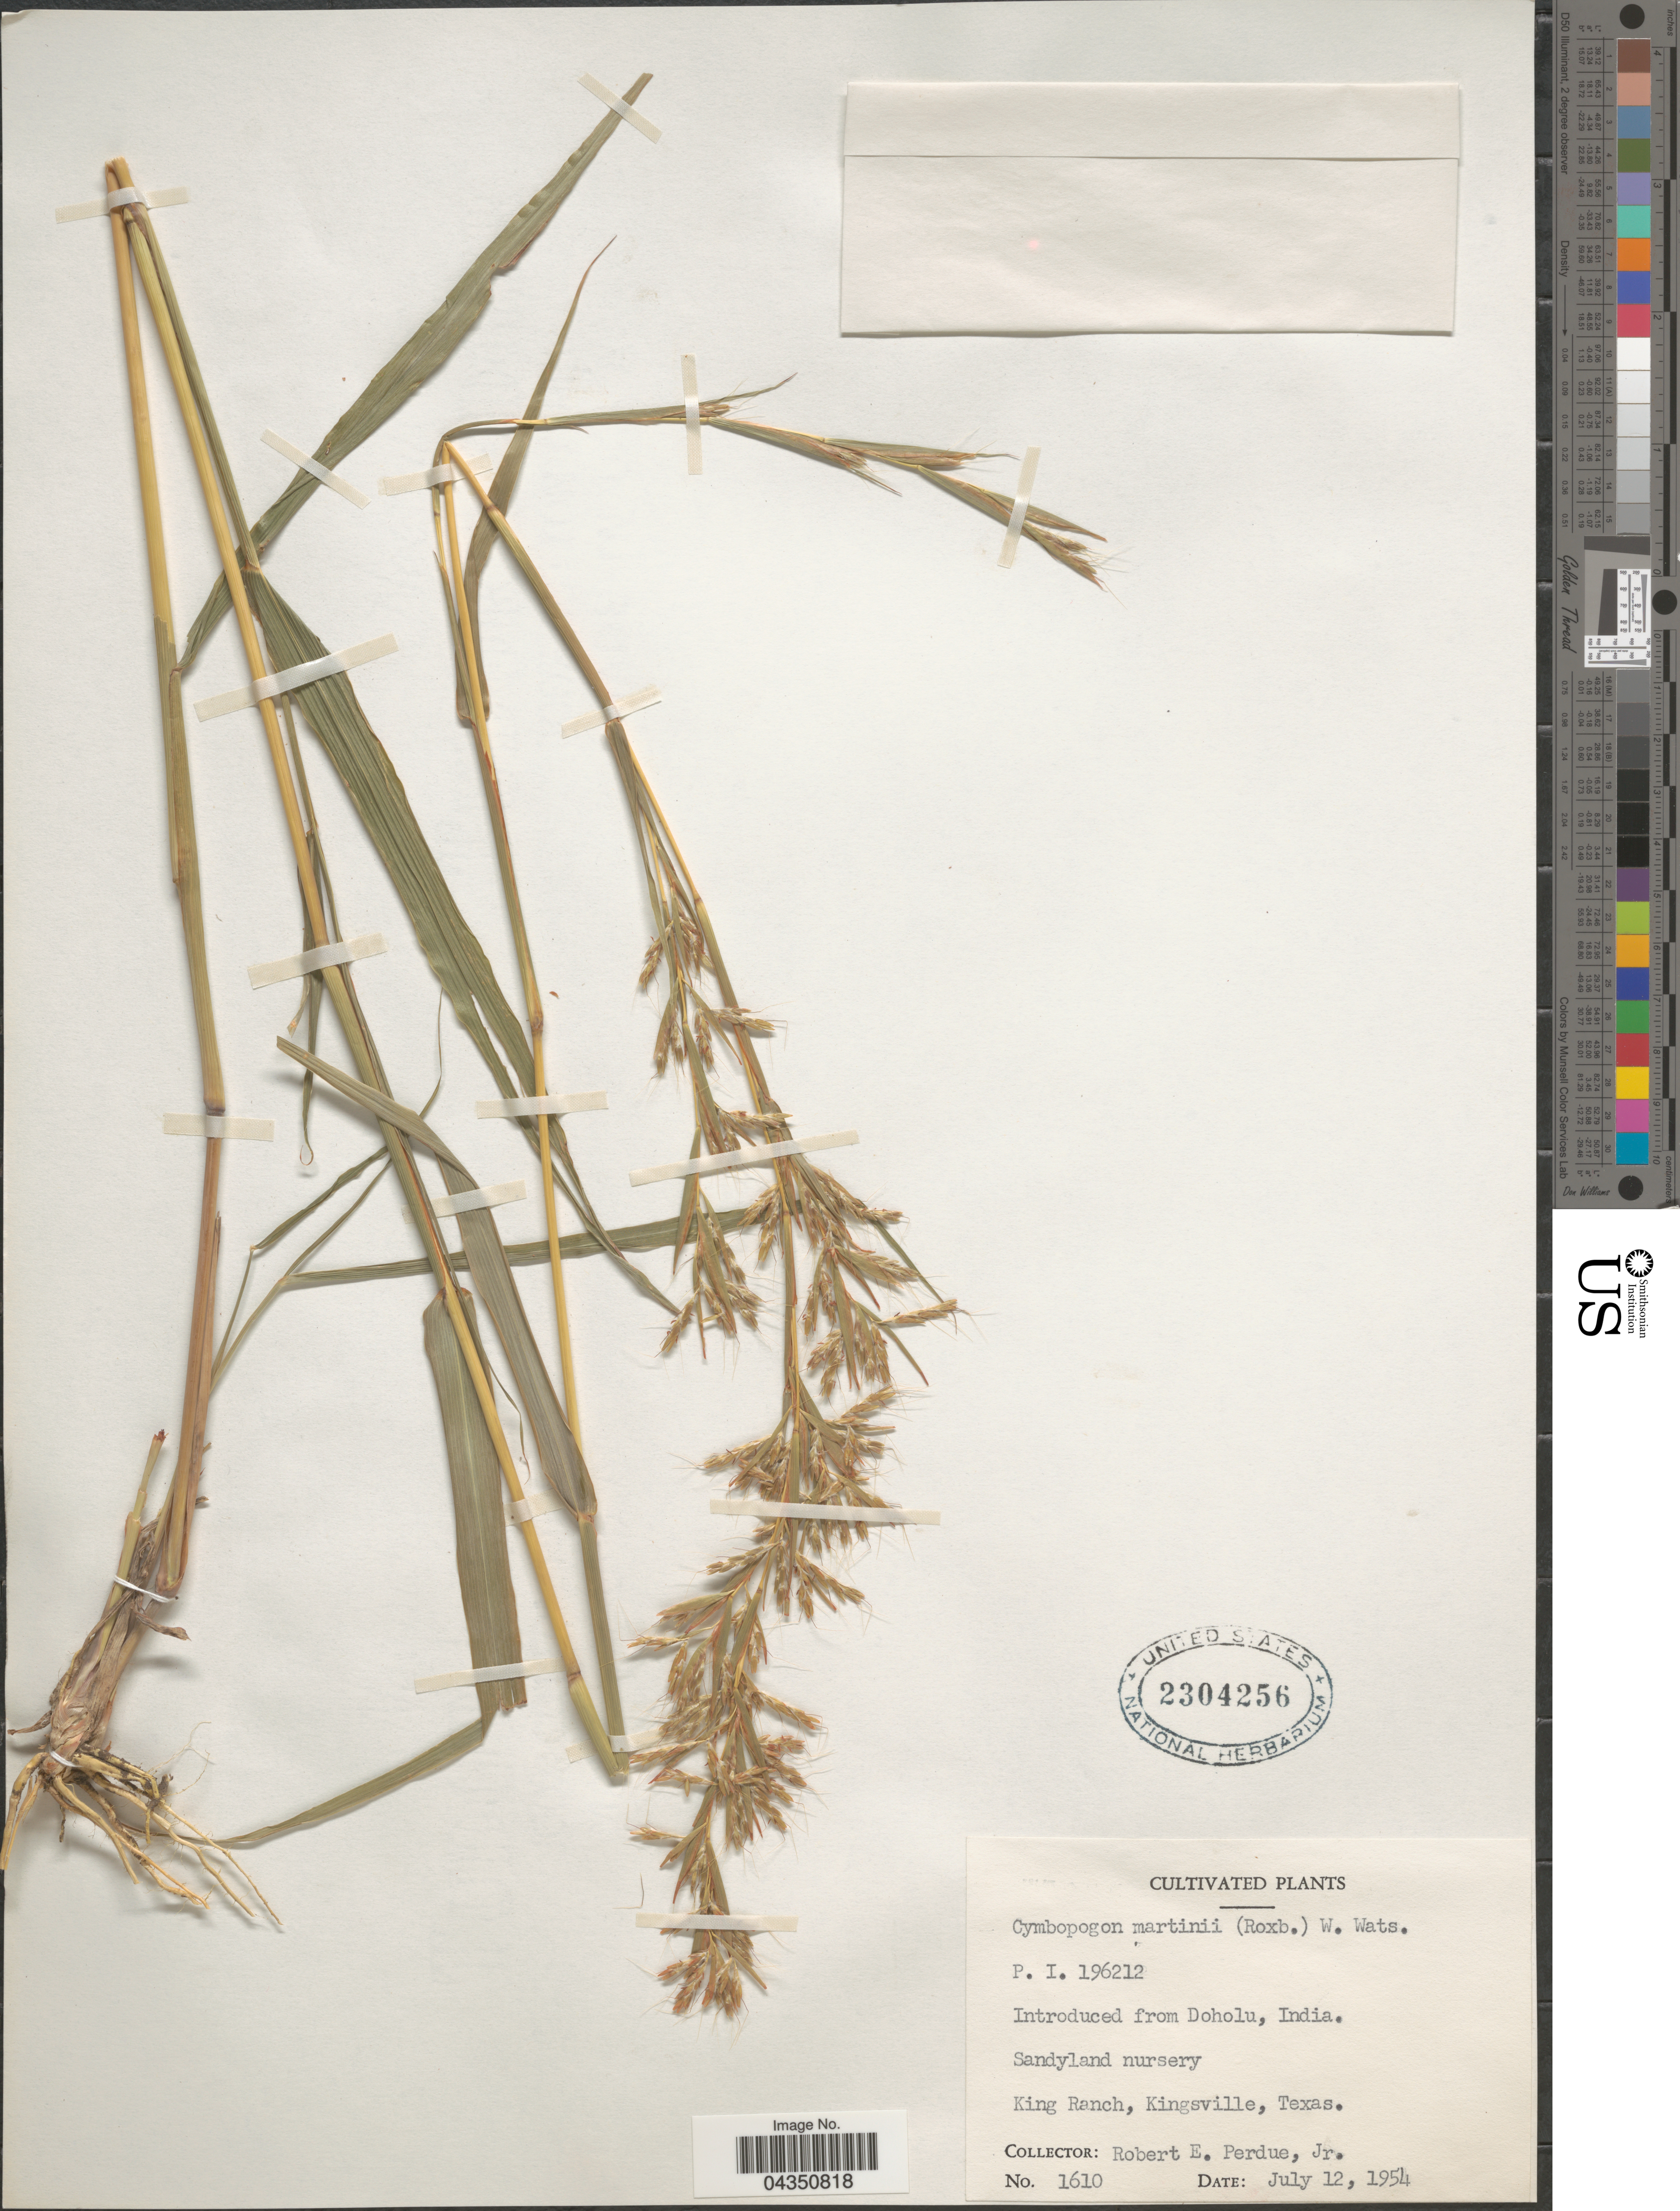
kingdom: Plantae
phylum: Tracheophyta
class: Liliopsida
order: Poales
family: Poaceae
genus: Cymbopogon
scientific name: Cymbopogon martini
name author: (Roxb.) Stapf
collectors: R. E. Perdue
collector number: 1610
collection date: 1954-07-12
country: United States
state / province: Texas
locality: King Ranch, Kingsville.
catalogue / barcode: US 2304256